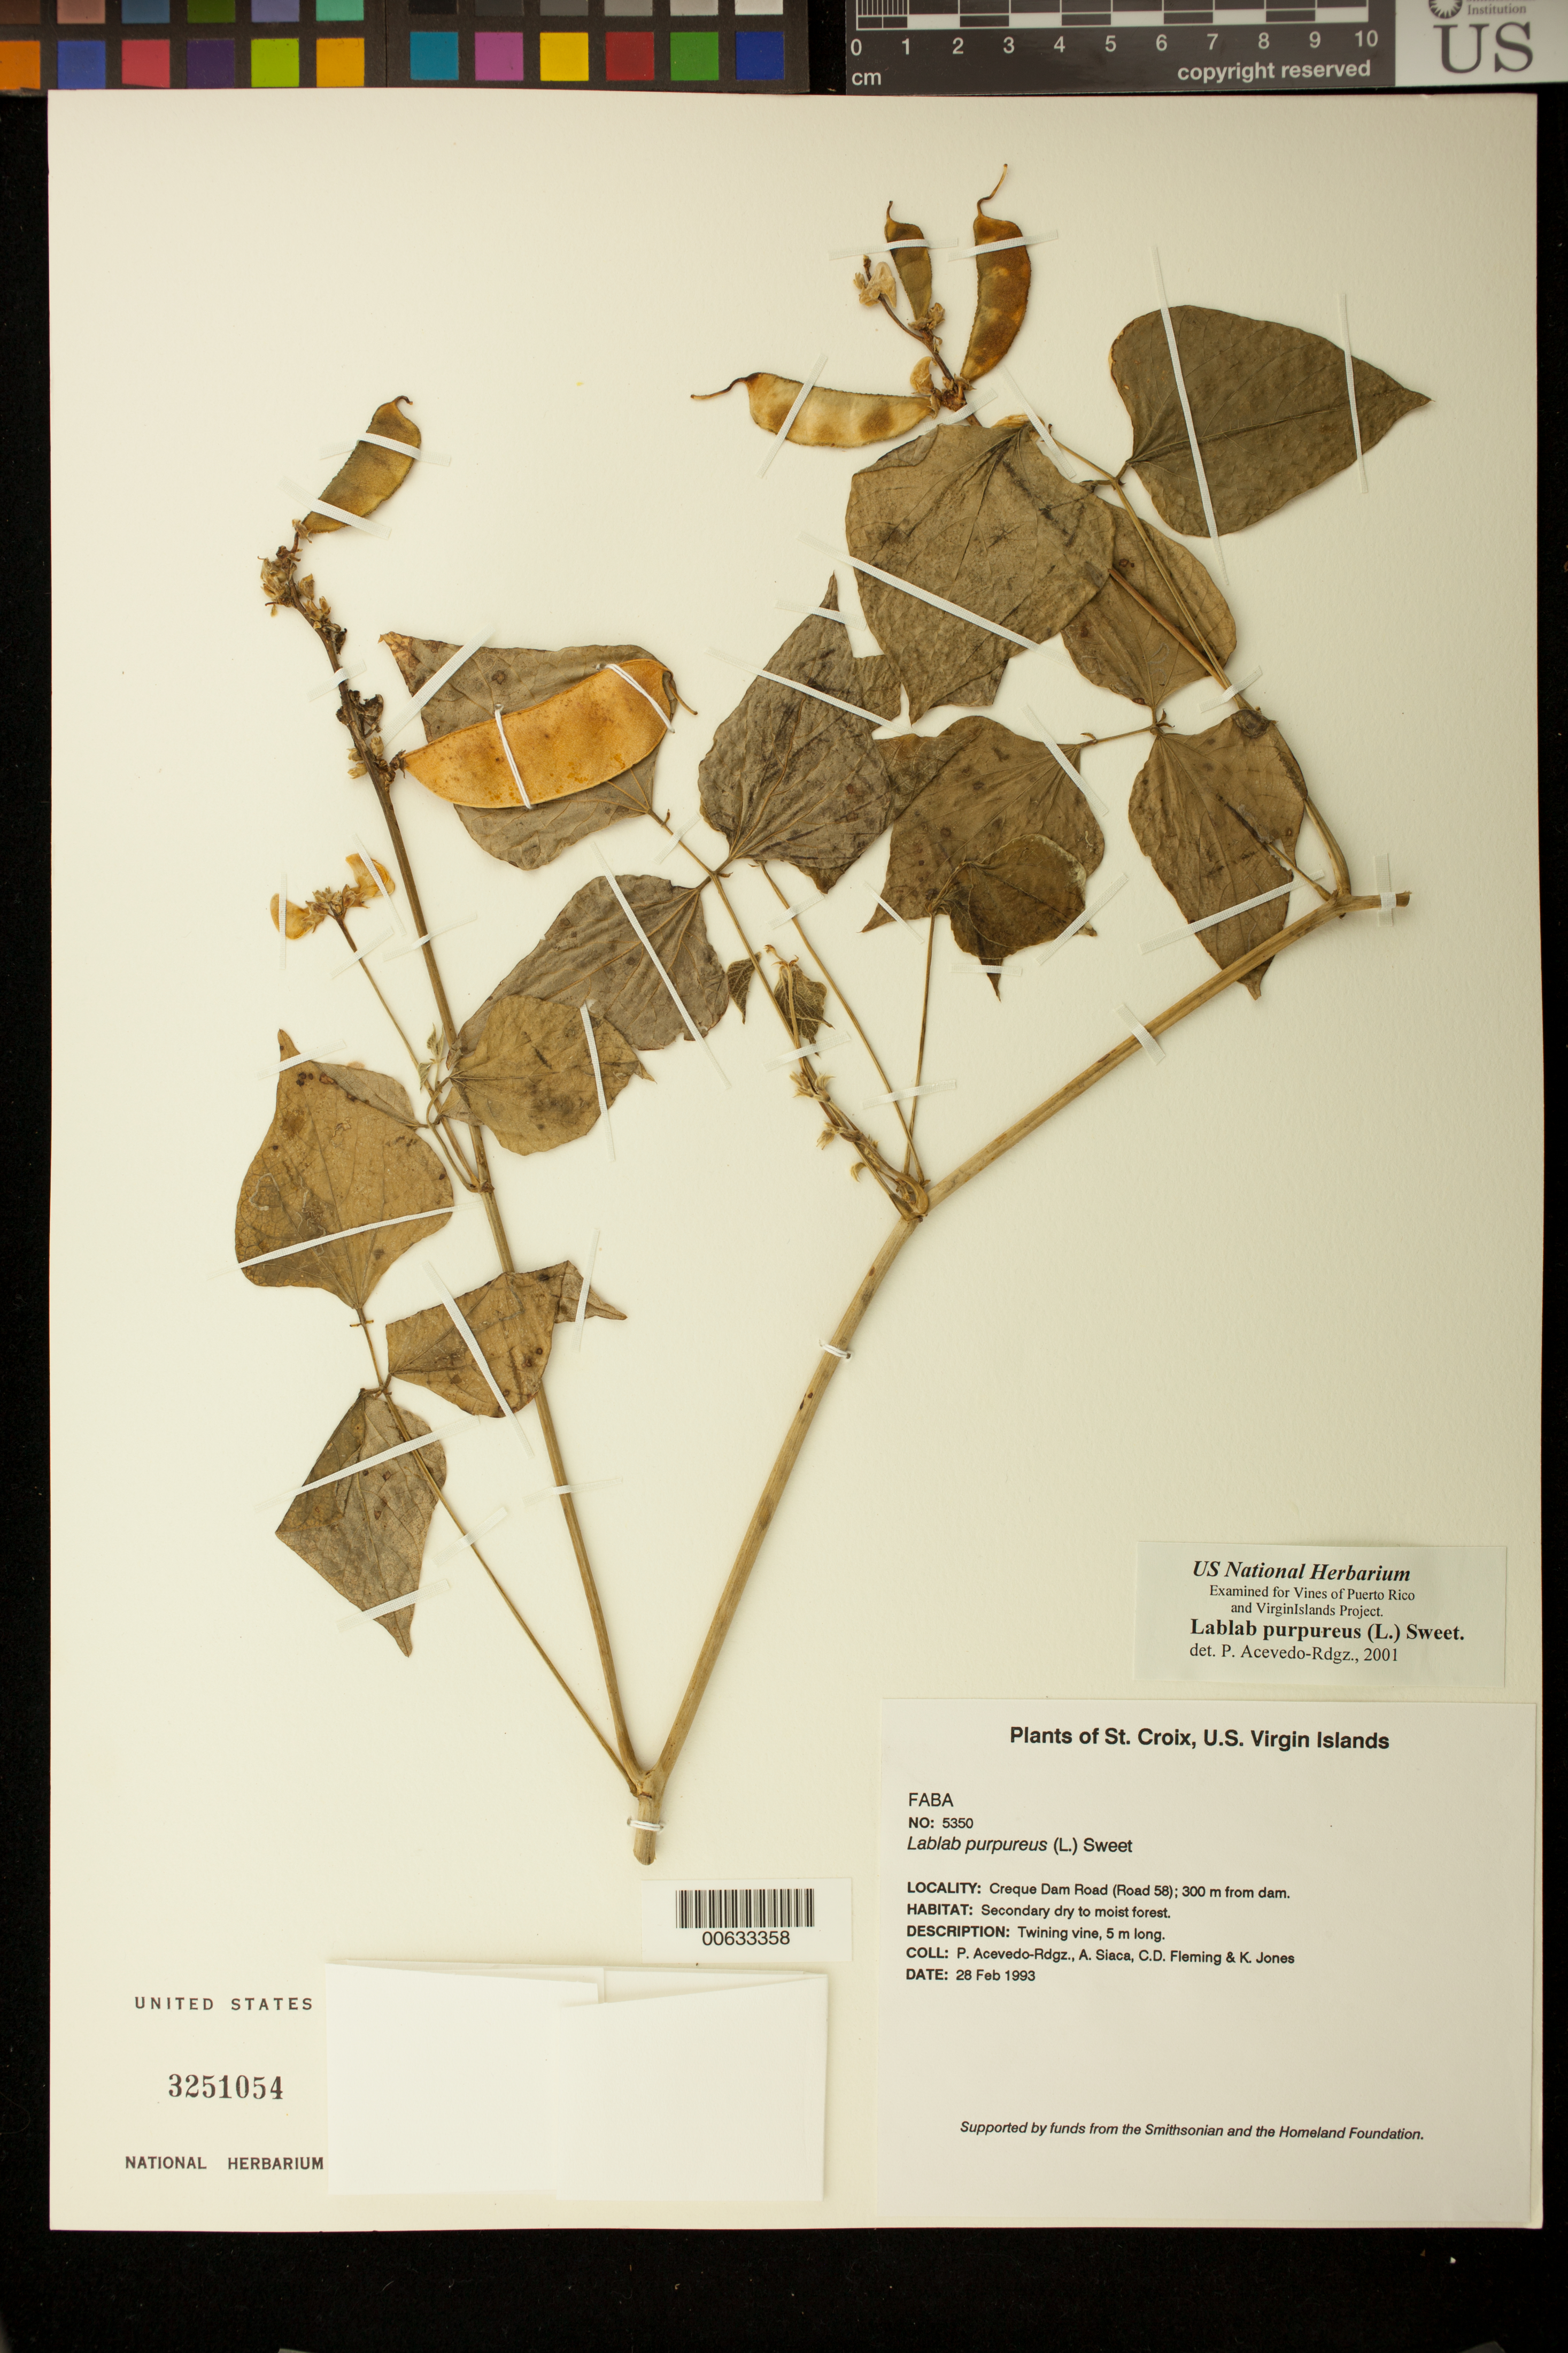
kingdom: Plantae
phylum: Tracheophyta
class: Magnoliopsida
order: Fabales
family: Fabaceae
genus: Lablab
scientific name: Lablab purpureus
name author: (L.) Sweet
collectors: P. Acevedo-Rodr., A. Siaca, C. Fleming & K. Jones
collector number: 5350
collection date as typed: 28 Feb 1993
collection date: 1993-02-28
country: U.S. Virgin Islands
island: St. Croix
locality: Creque Dam Road (Road 58); 300 m from dam.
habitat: Secondary dry to moist forest.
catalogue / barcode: US 3251054